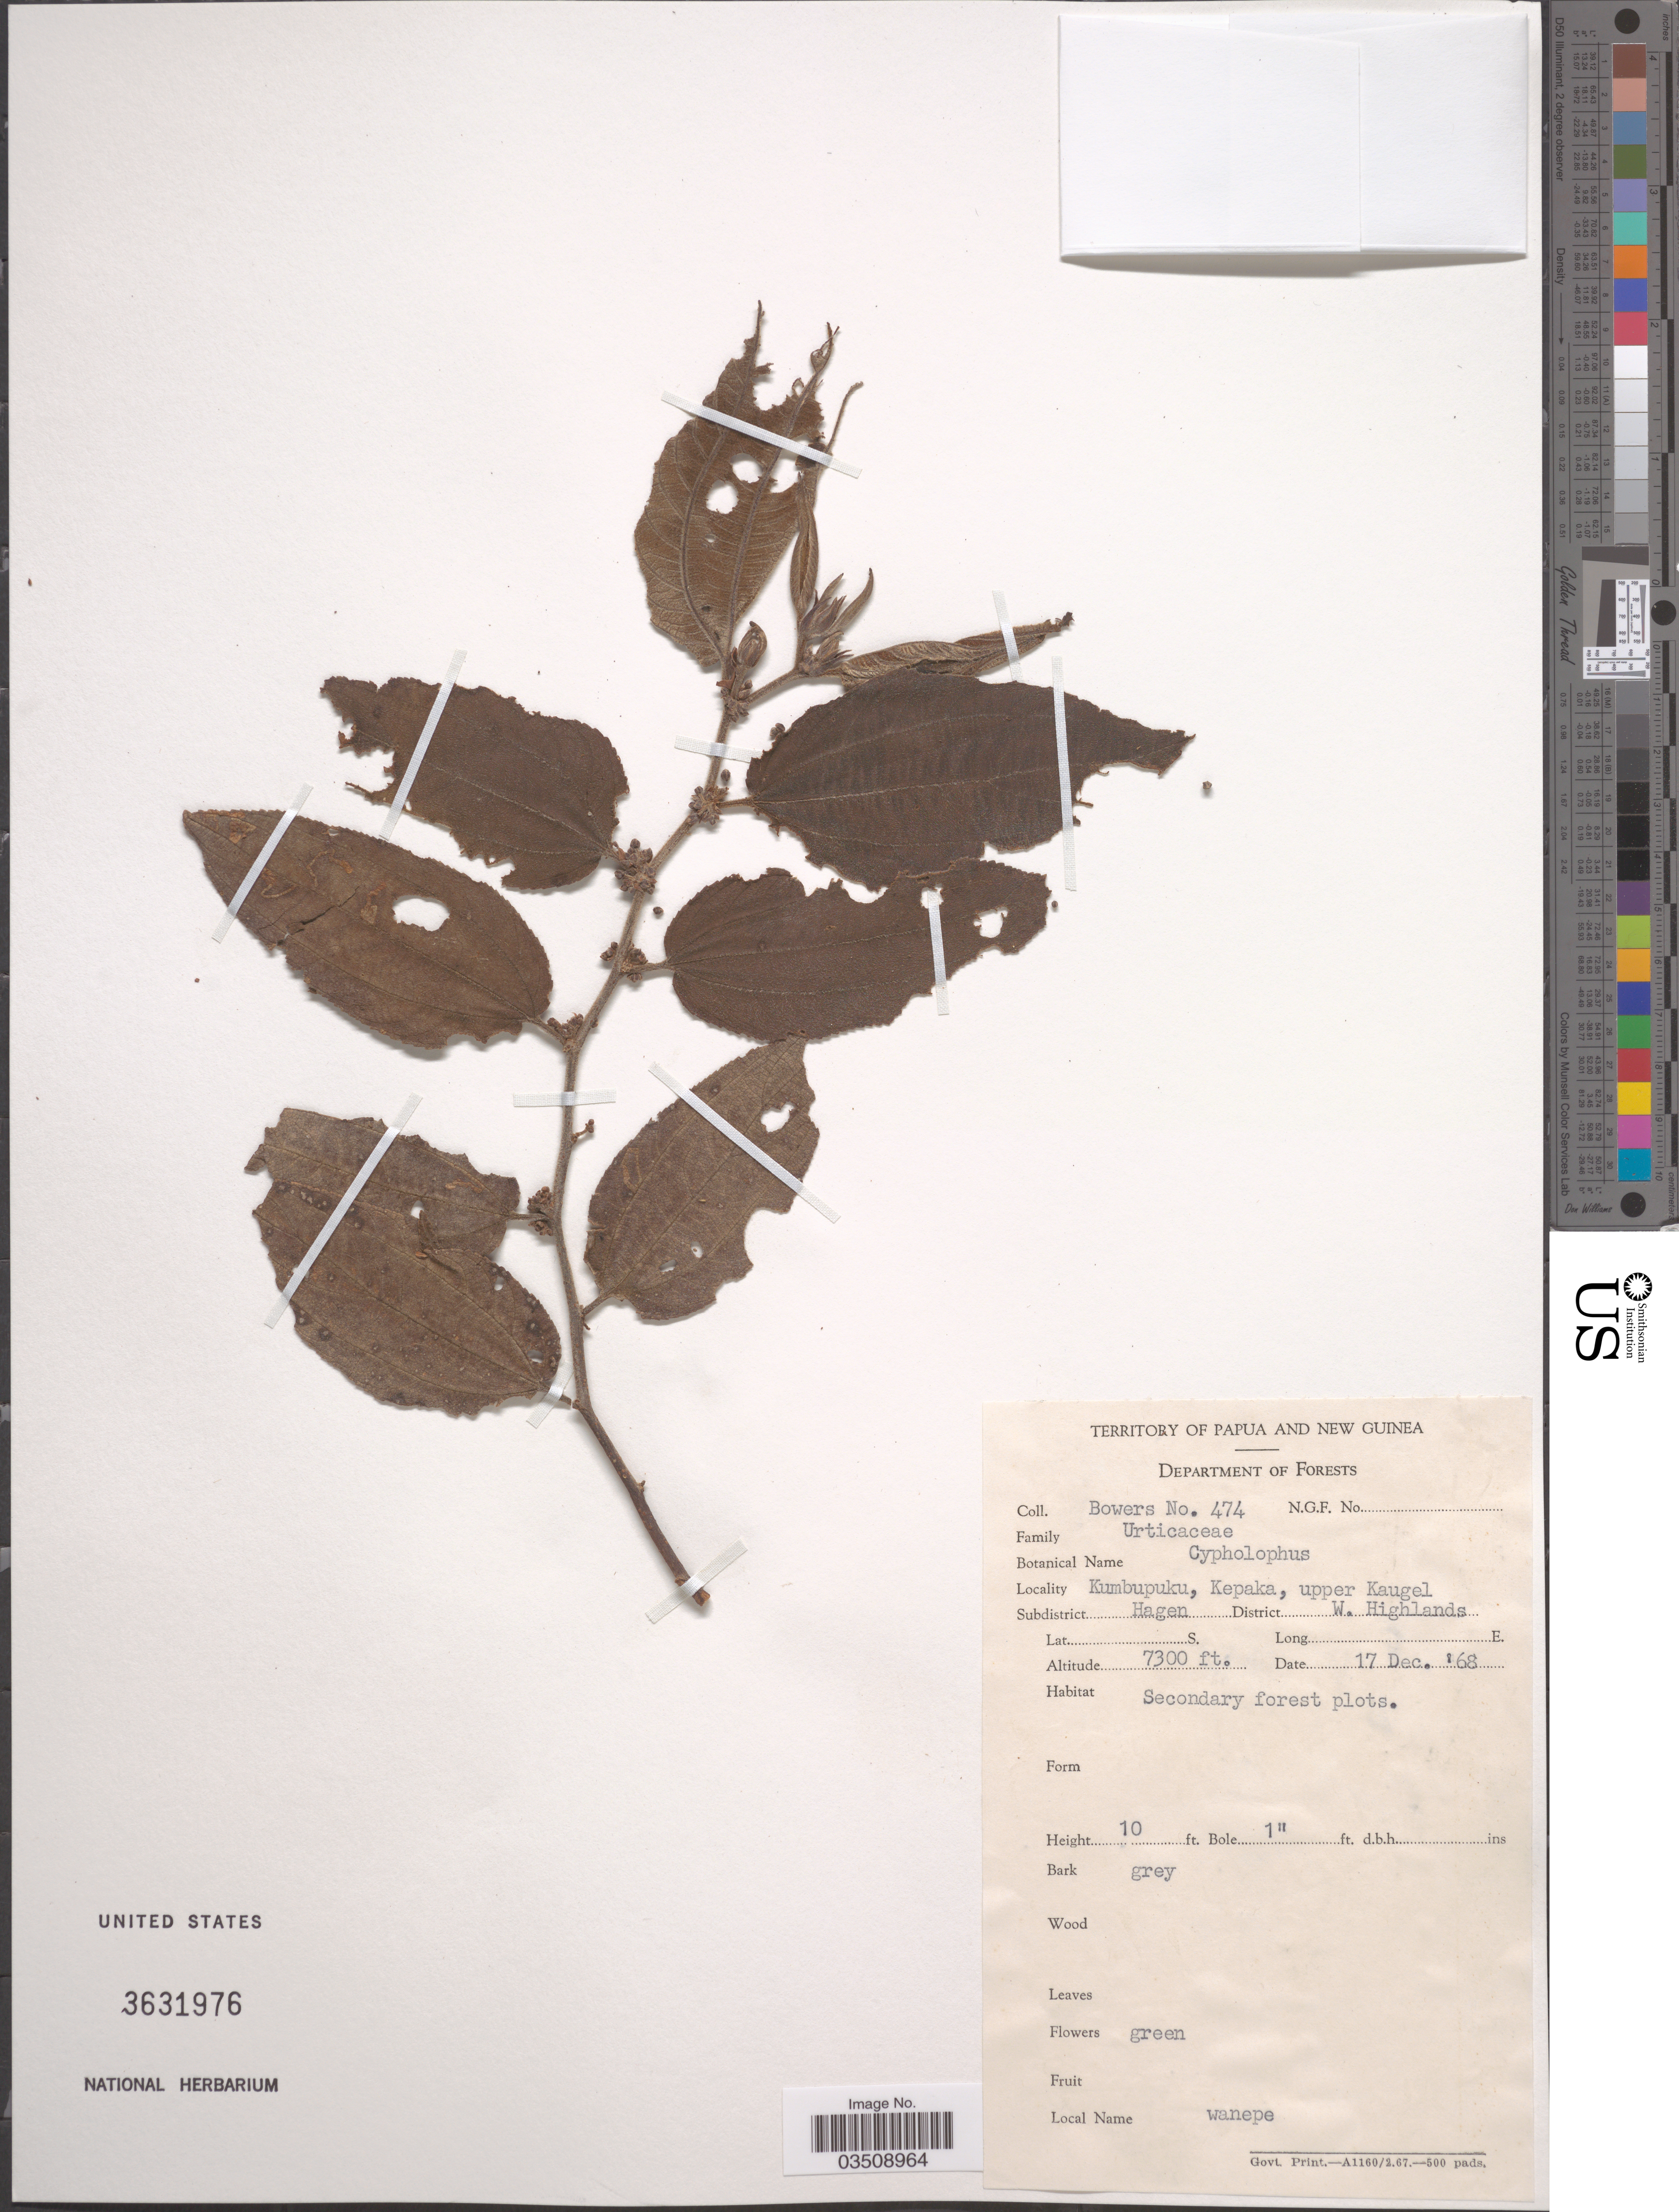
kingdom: Plantae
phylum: Tracheophyta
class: Magnoliopsida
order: Rosales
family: Urticaceae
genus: Cypholophus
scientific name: Cypholophus sp.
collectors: -. Bowers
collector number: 474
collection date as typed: Transcribed d/m/y: 17/12/68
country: Papua New Guinea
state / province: Western Highlands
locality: Territory of Papua and New Guinea. Kumbupuku, Kepaka, upper Kaugel, Subdistrict Hagen, District W. Highlands.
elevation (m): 2225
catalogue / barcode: US 3631976